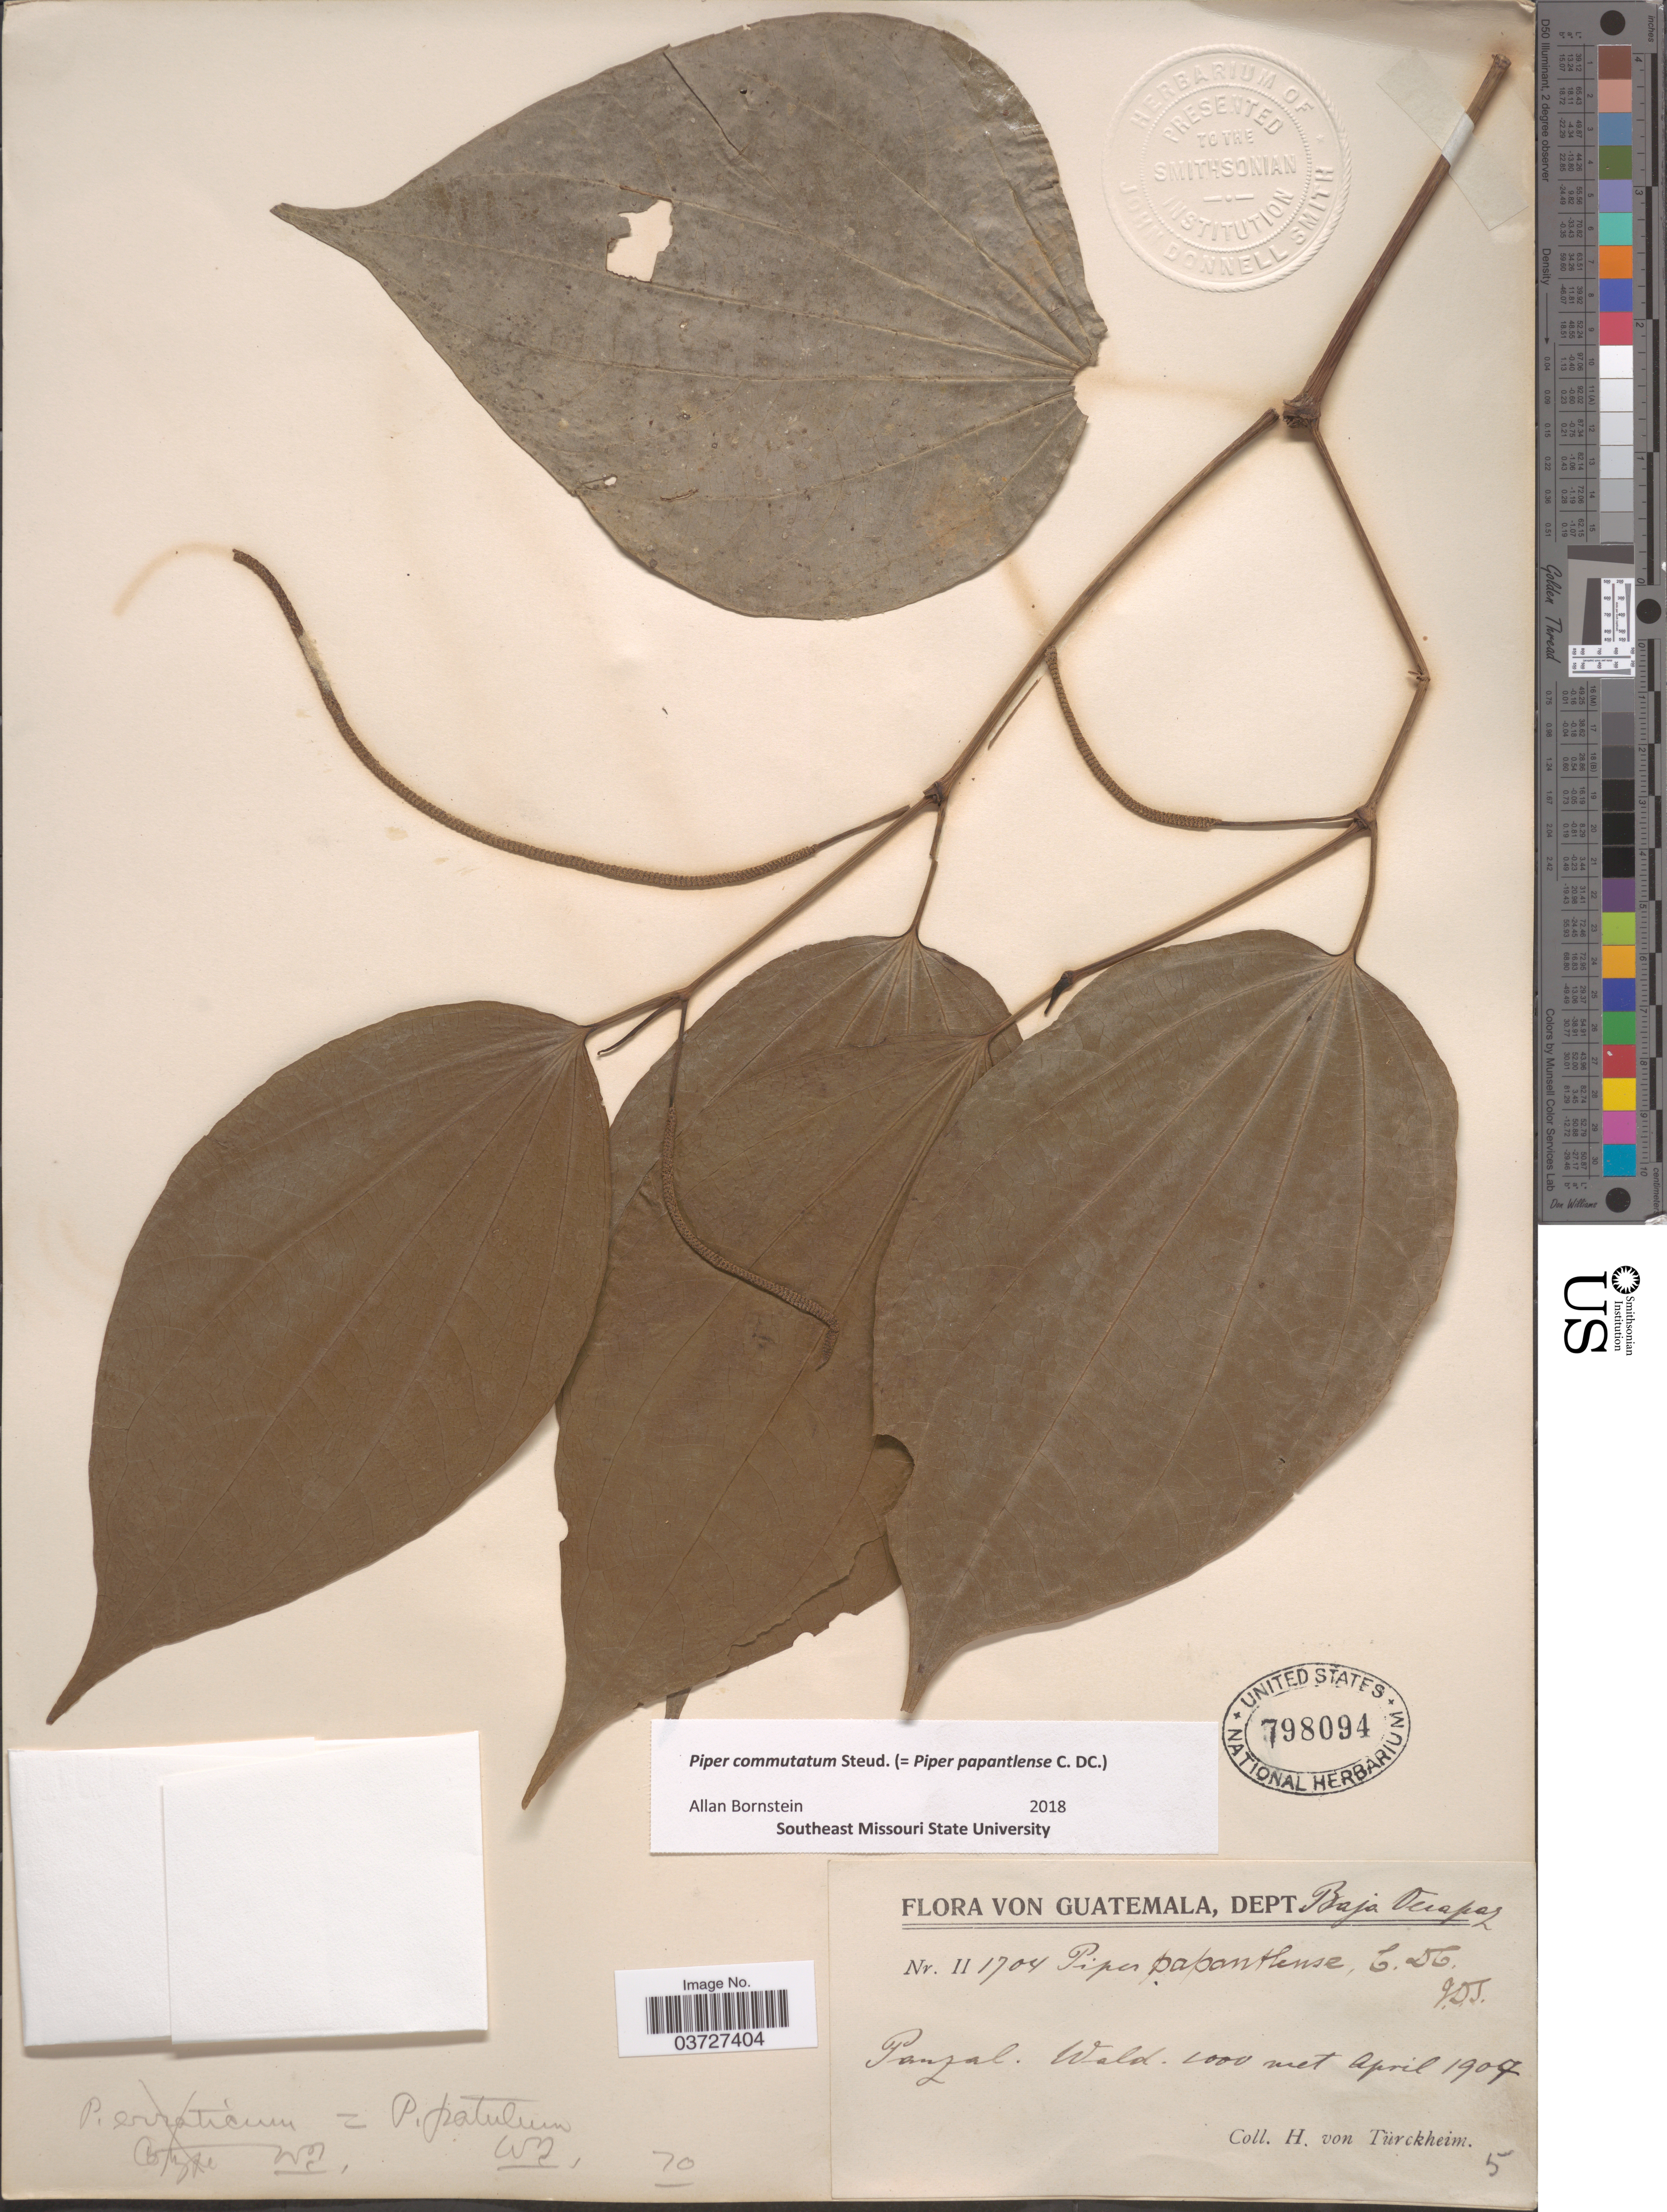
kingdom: Plantae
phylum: Tracheophyta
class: Magnoliopsida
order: Piperales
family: Piperaceae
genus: Piper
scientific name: Piper commutatum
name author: Steud.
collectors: H. von Türckheim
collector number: II1704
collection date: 1909-04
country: Guatemala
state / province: Baja Verapaz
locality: Dept. Baja Verapaz. Pauzal. Wald.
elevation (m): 1000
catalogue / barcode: US 798094